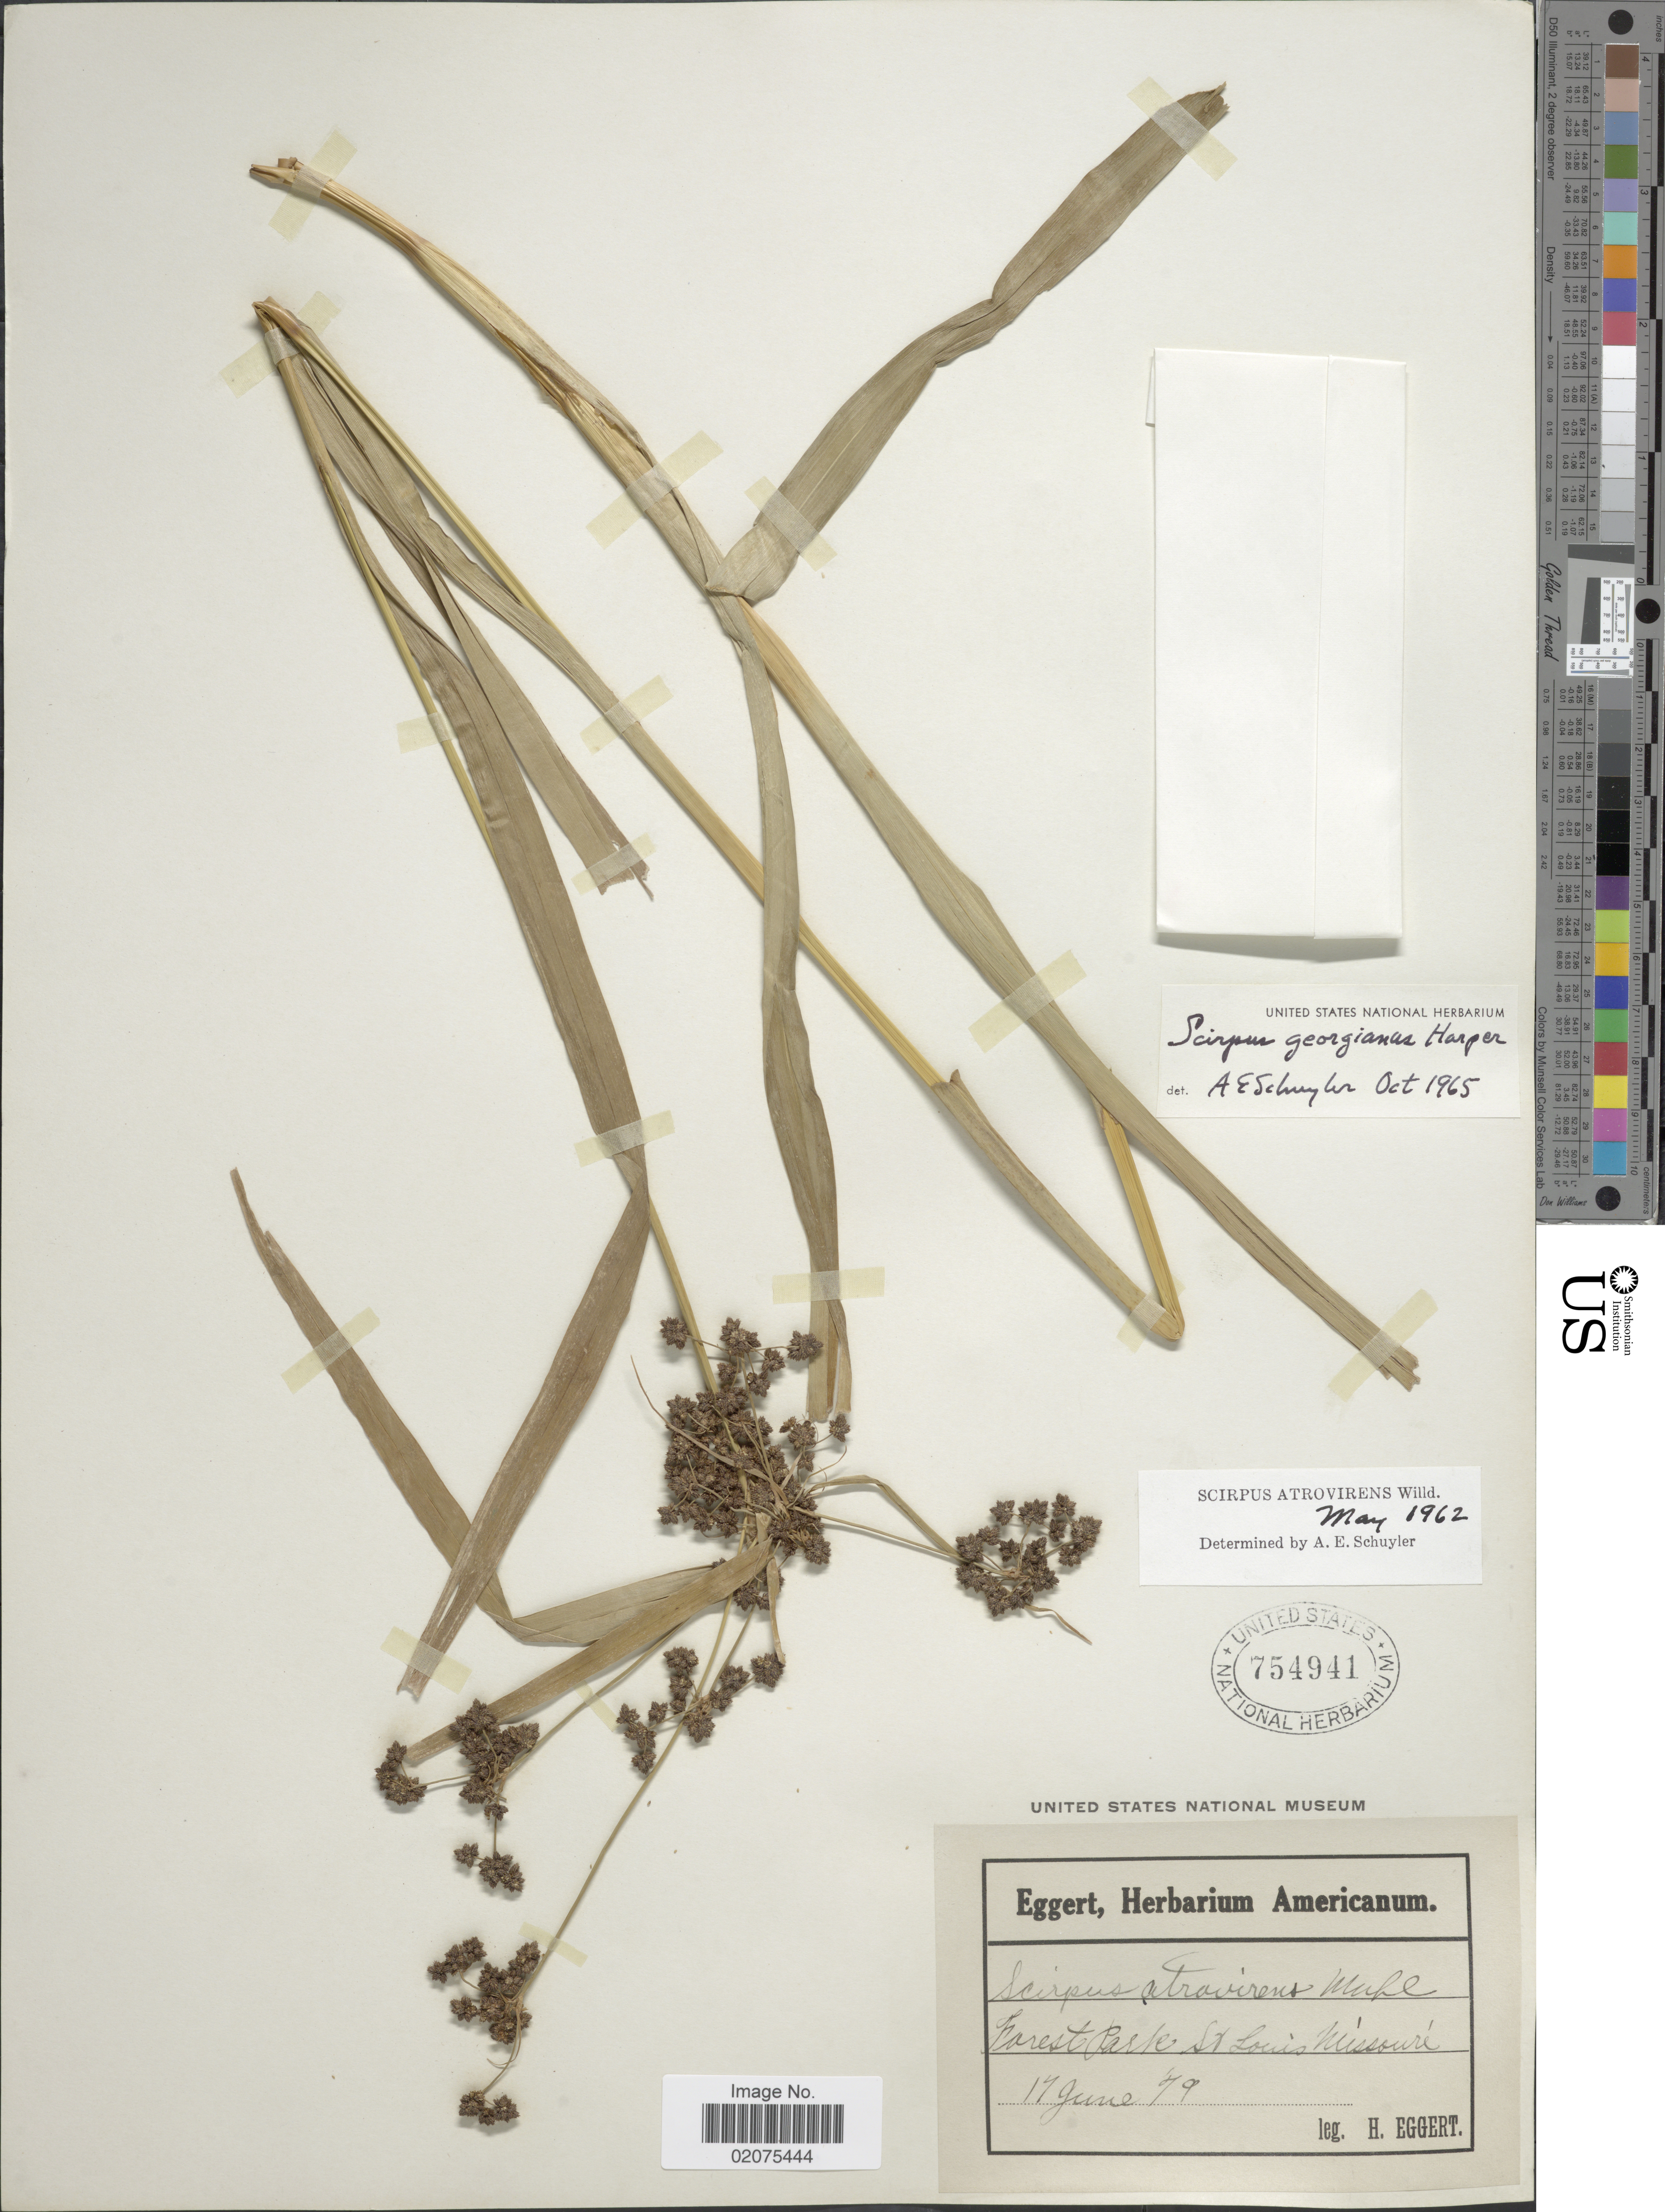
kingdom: Plantae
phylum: Tracheophyta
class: Liliopsida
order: Poales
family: Cyperaceae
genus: Scirpus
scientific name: Scirpus georgianus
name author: R.M. Harper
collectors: H. Eggert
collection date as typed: Transcribed d/m/y: 17/6/79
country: United States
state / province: Missouri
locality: Forest Paste St. Louis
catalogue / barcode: US 754941